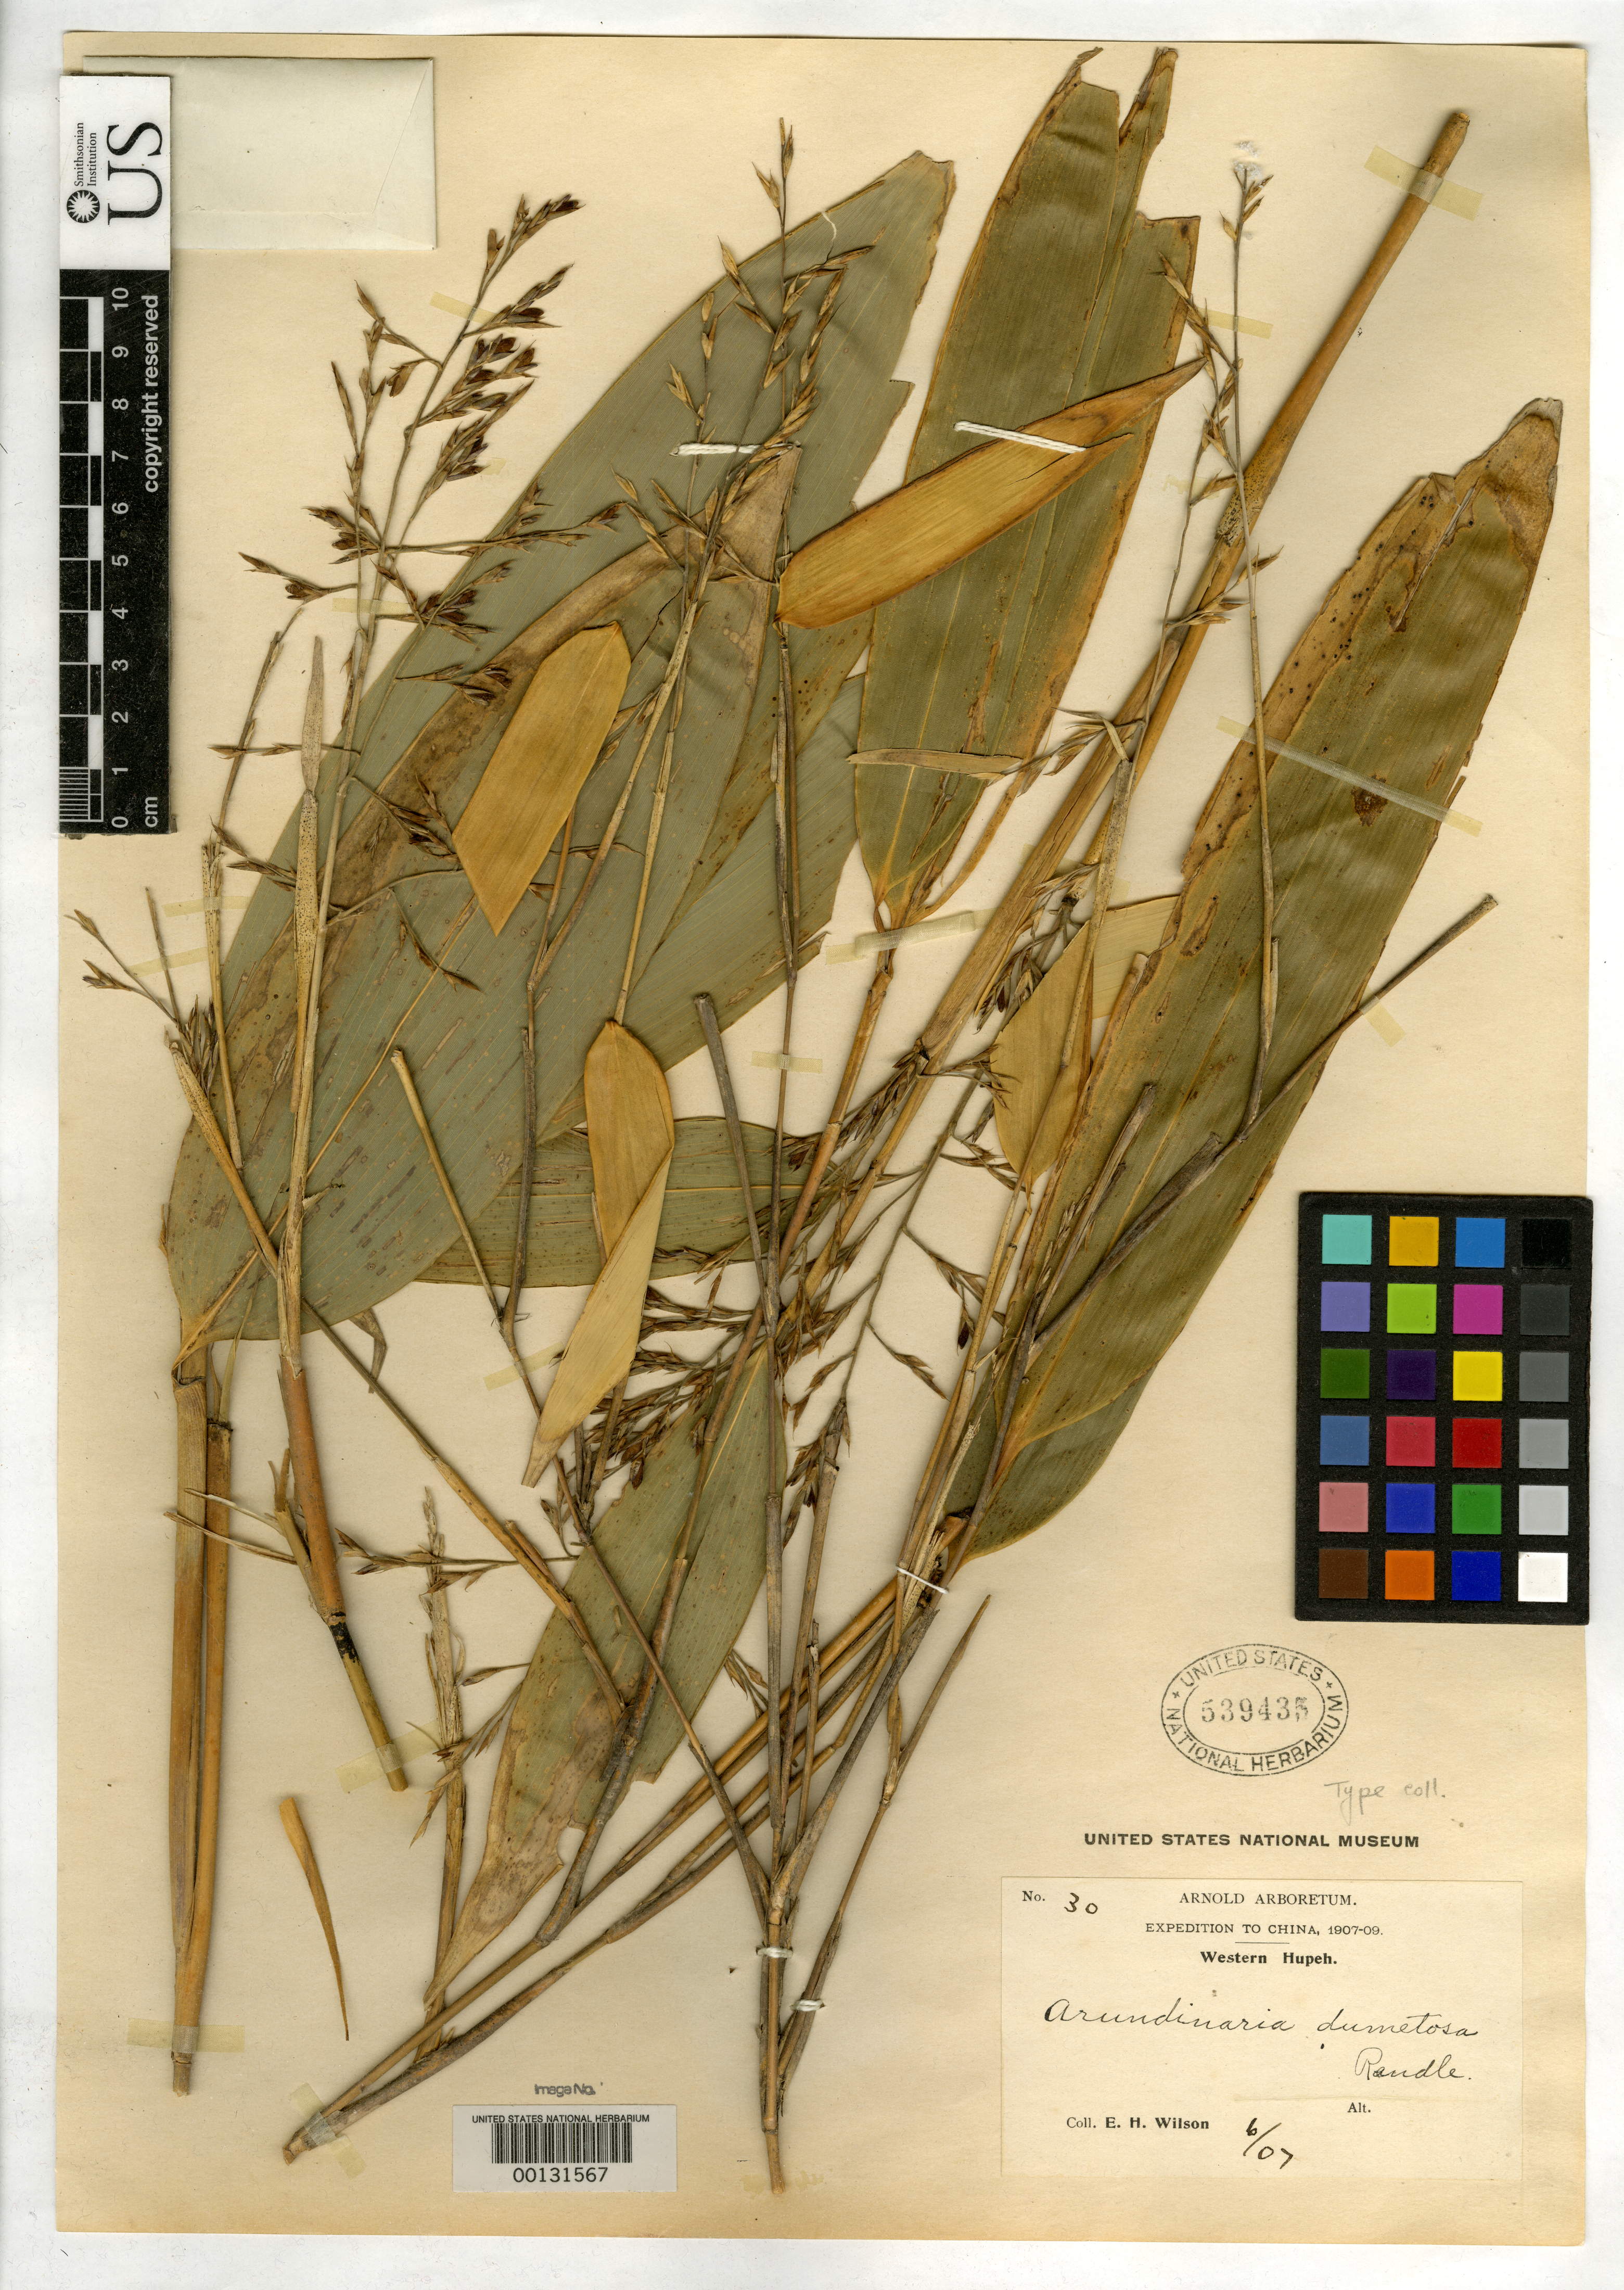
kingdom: Plantae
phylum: Tracheophyta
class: Liliopsida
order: Poales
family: Poaceae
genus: Arundinaria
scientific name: Arundinaria dumetosa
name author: Rendle in Sarg.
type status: Isotype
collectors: E. H. Wilson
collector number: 30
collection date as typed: Jun 1907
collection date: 1907-06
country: China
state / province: Hubei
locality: Wen-tsao-shan, Hsing-shan-hsien.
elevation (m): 1600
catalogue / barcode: US 539435